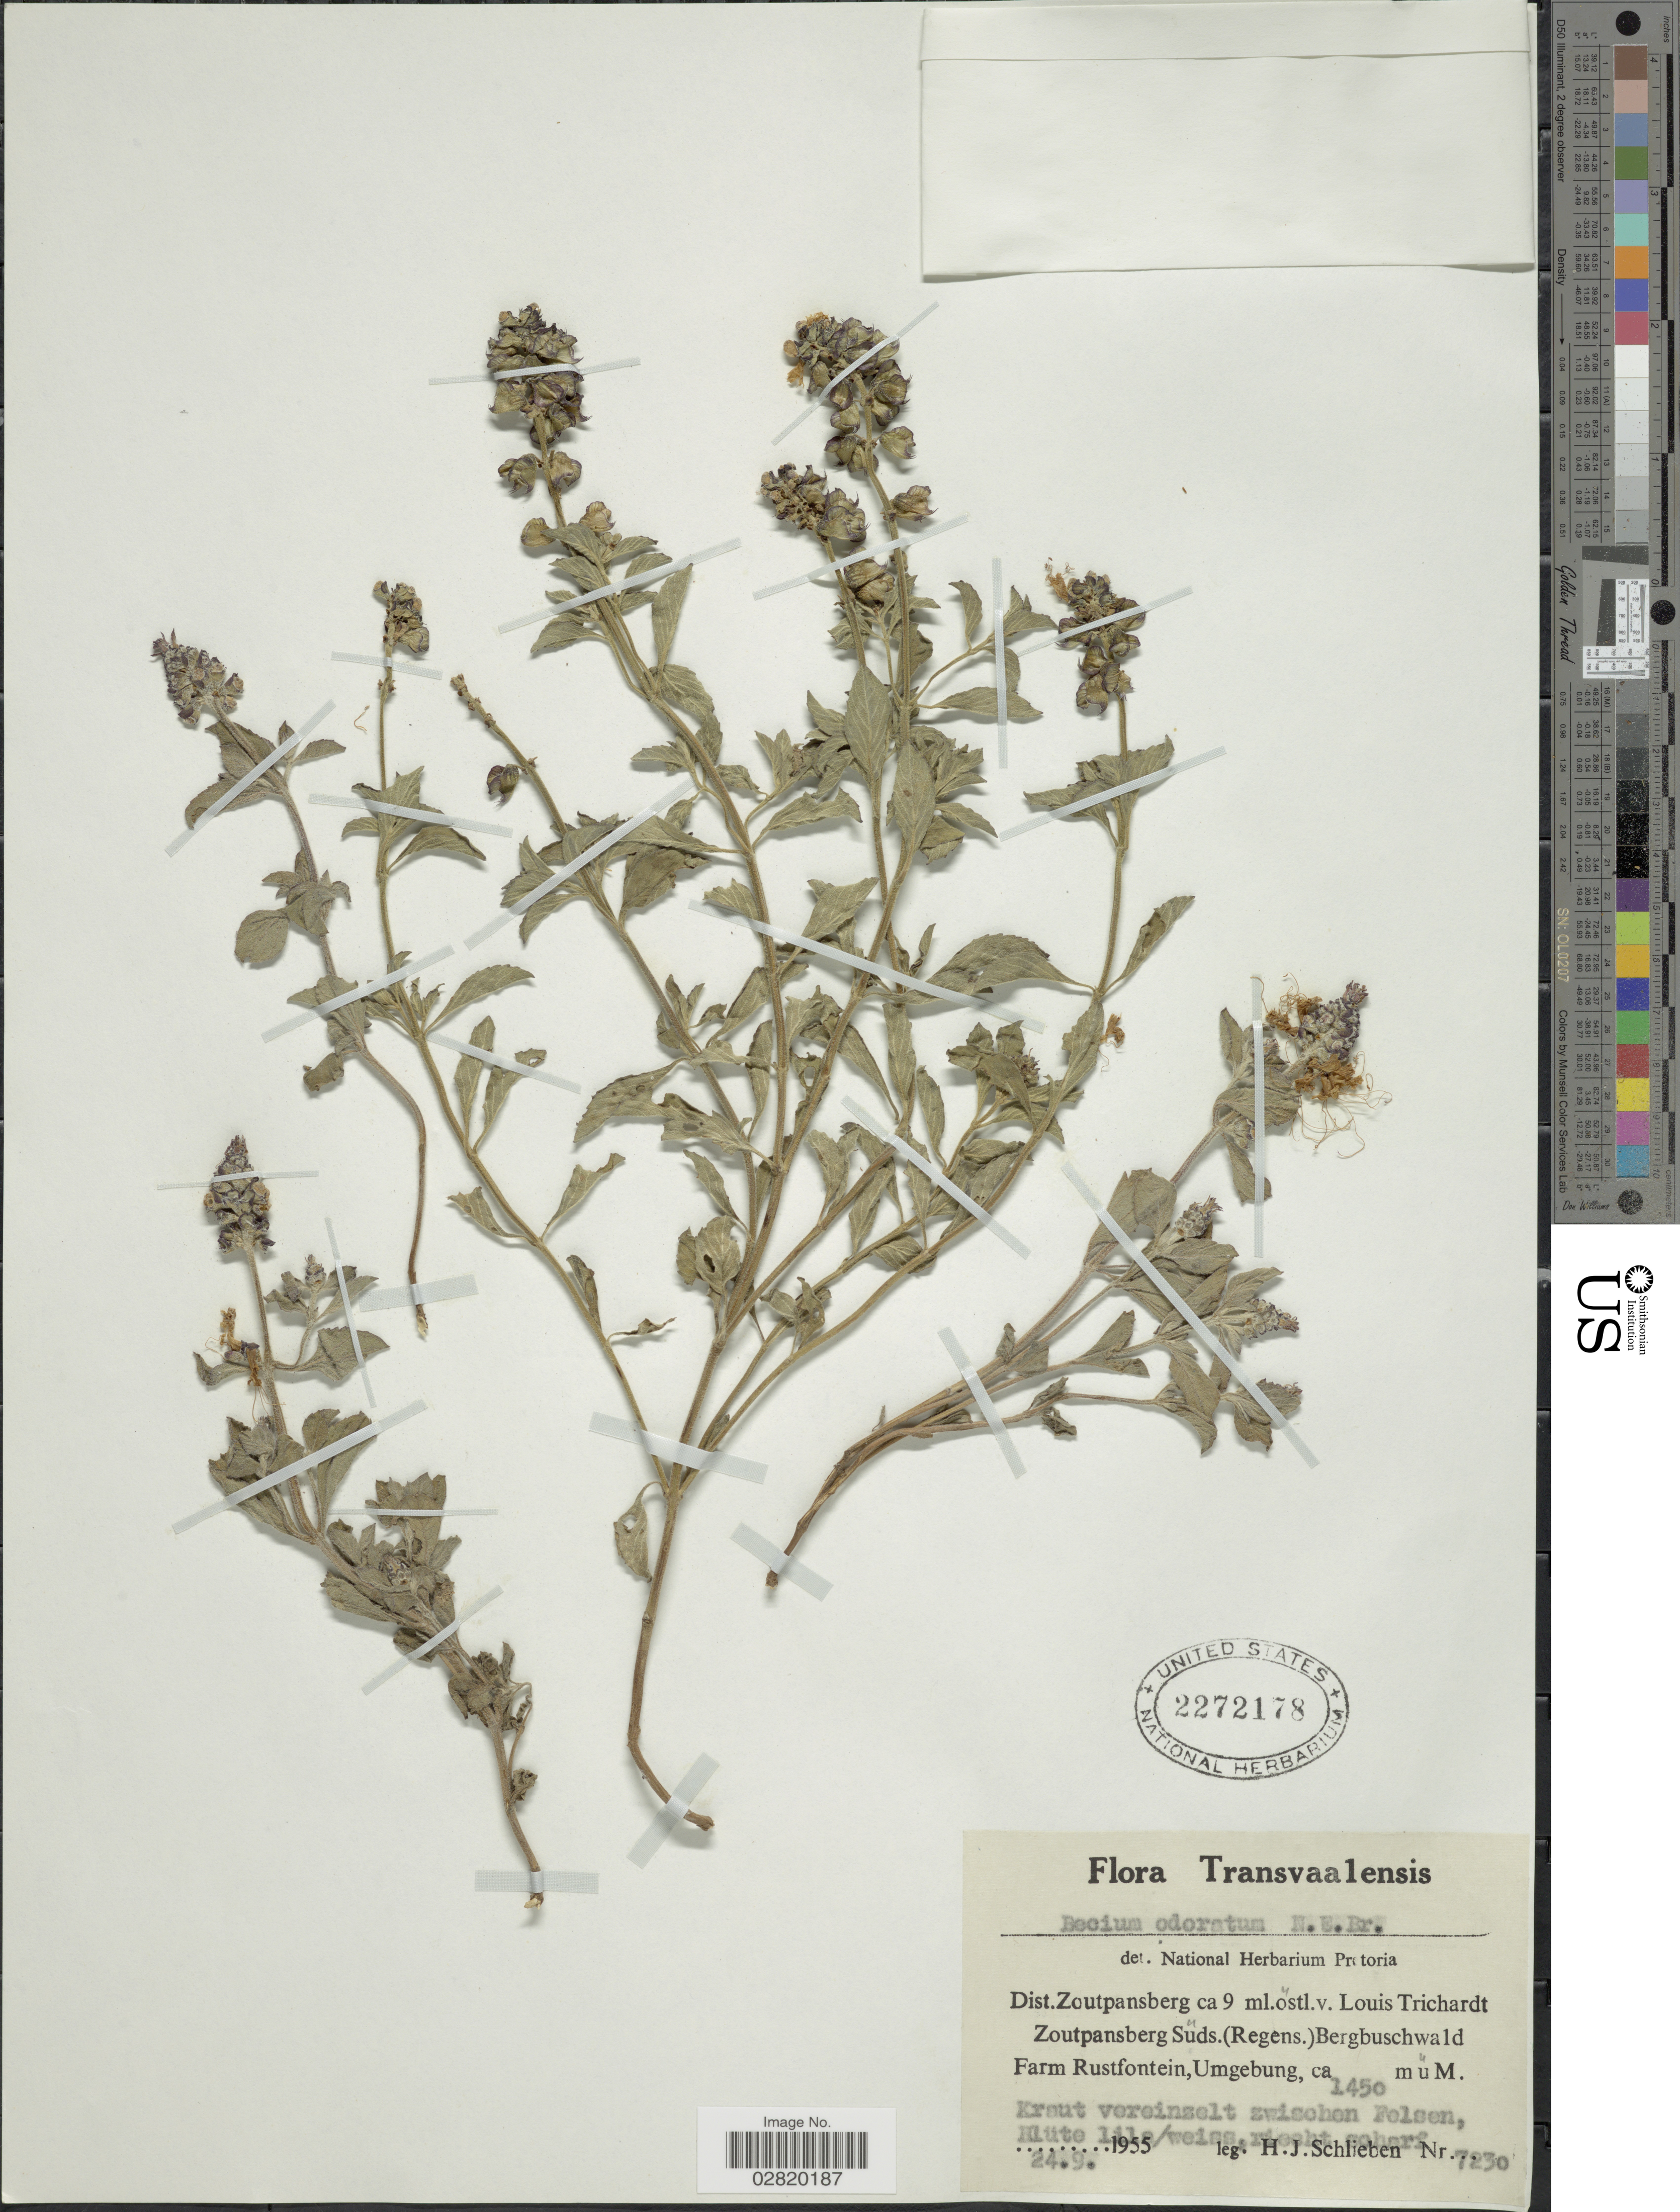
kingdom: Plantae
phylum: Tracheophyta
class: Magnoliopsida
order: Lamiales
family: Lamiaceae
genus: Becium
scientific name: Becium obovatum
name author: (E. Mey. ex Benth.) N.E. Br.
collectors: H. J. Schlieben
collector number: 7230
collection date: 1955-09-24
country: South Africa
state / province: Limpopo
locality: Transvaal, Dist. Zoutpansberg ca 9 ml.ostl.v. Louis Trichardt, Zoutpansberg Suds, (Regens), Bergbuschwald, Farm Rustfontein, Umgebung.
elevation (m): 1450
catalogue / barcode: US 2272178